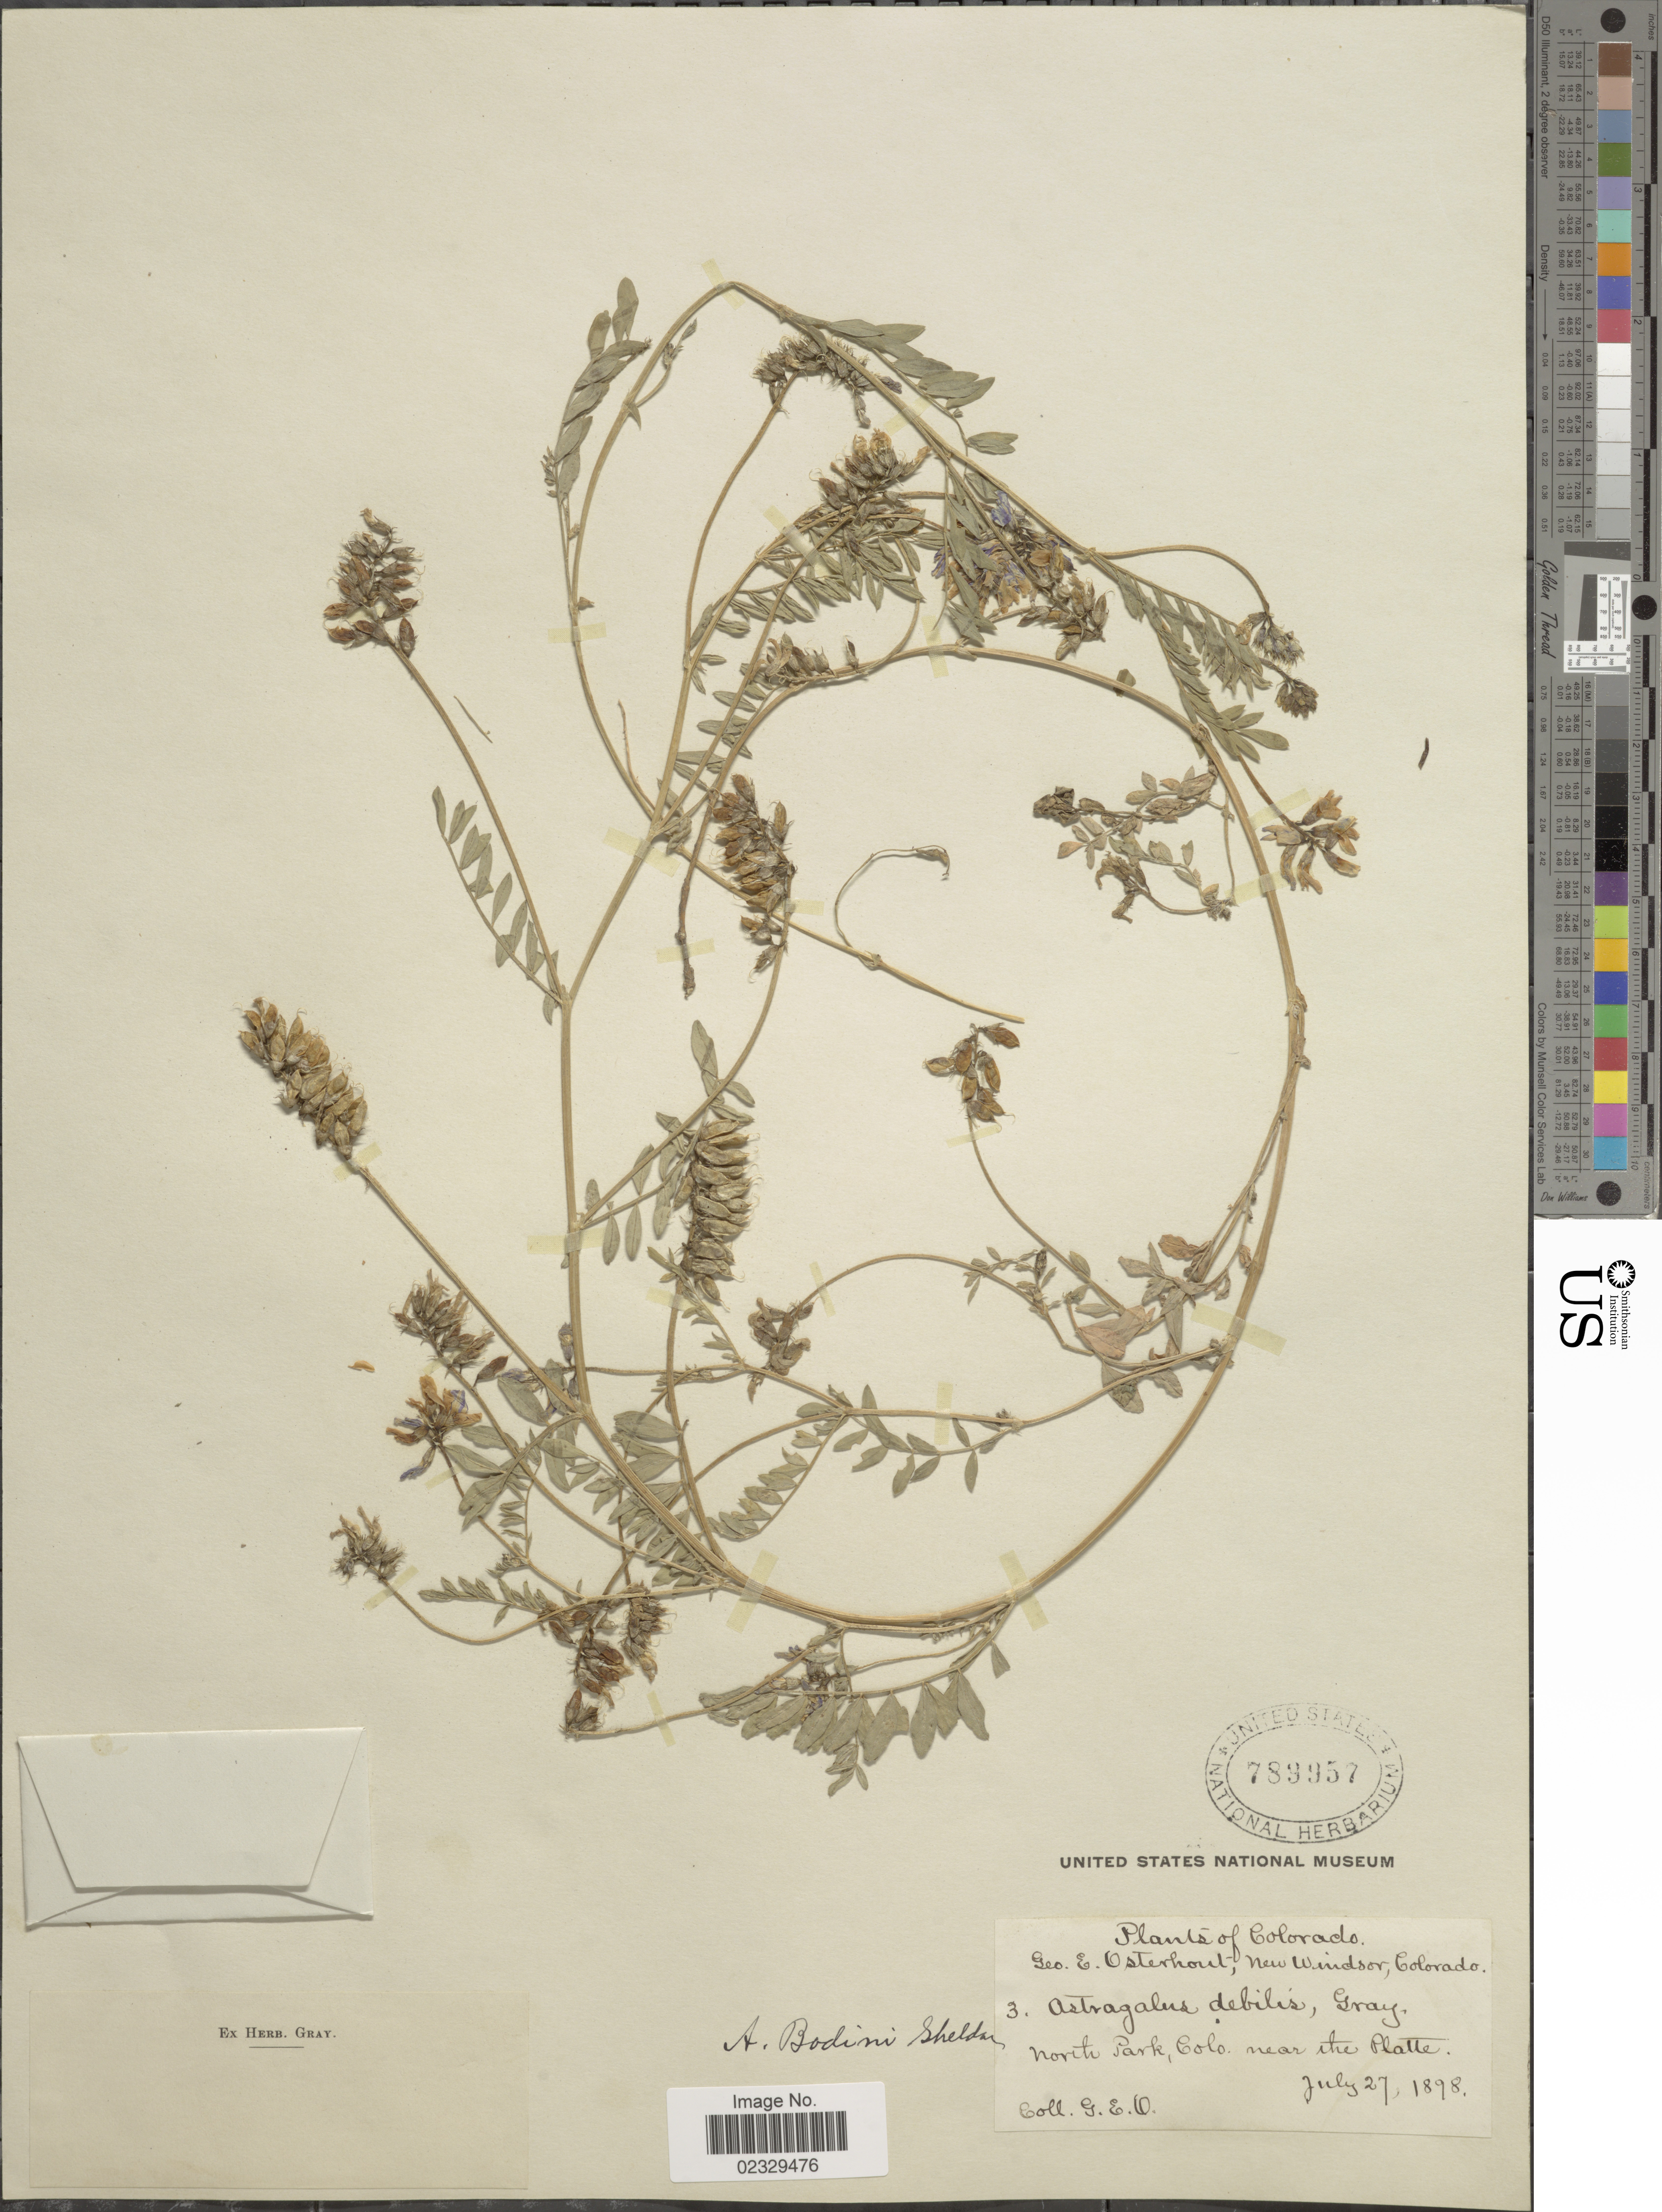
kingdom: Plantae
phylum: Tracheophyta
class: Magnoliopsida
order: Fabales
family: Fabaceae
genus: Astragalus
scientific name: Astragalus bodinii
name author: E. Sheld.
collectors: G. Osterhout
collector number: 3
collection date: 1898-07-27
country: United States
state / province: Colorado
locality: North Park, near the Platte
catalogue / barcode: US 789957